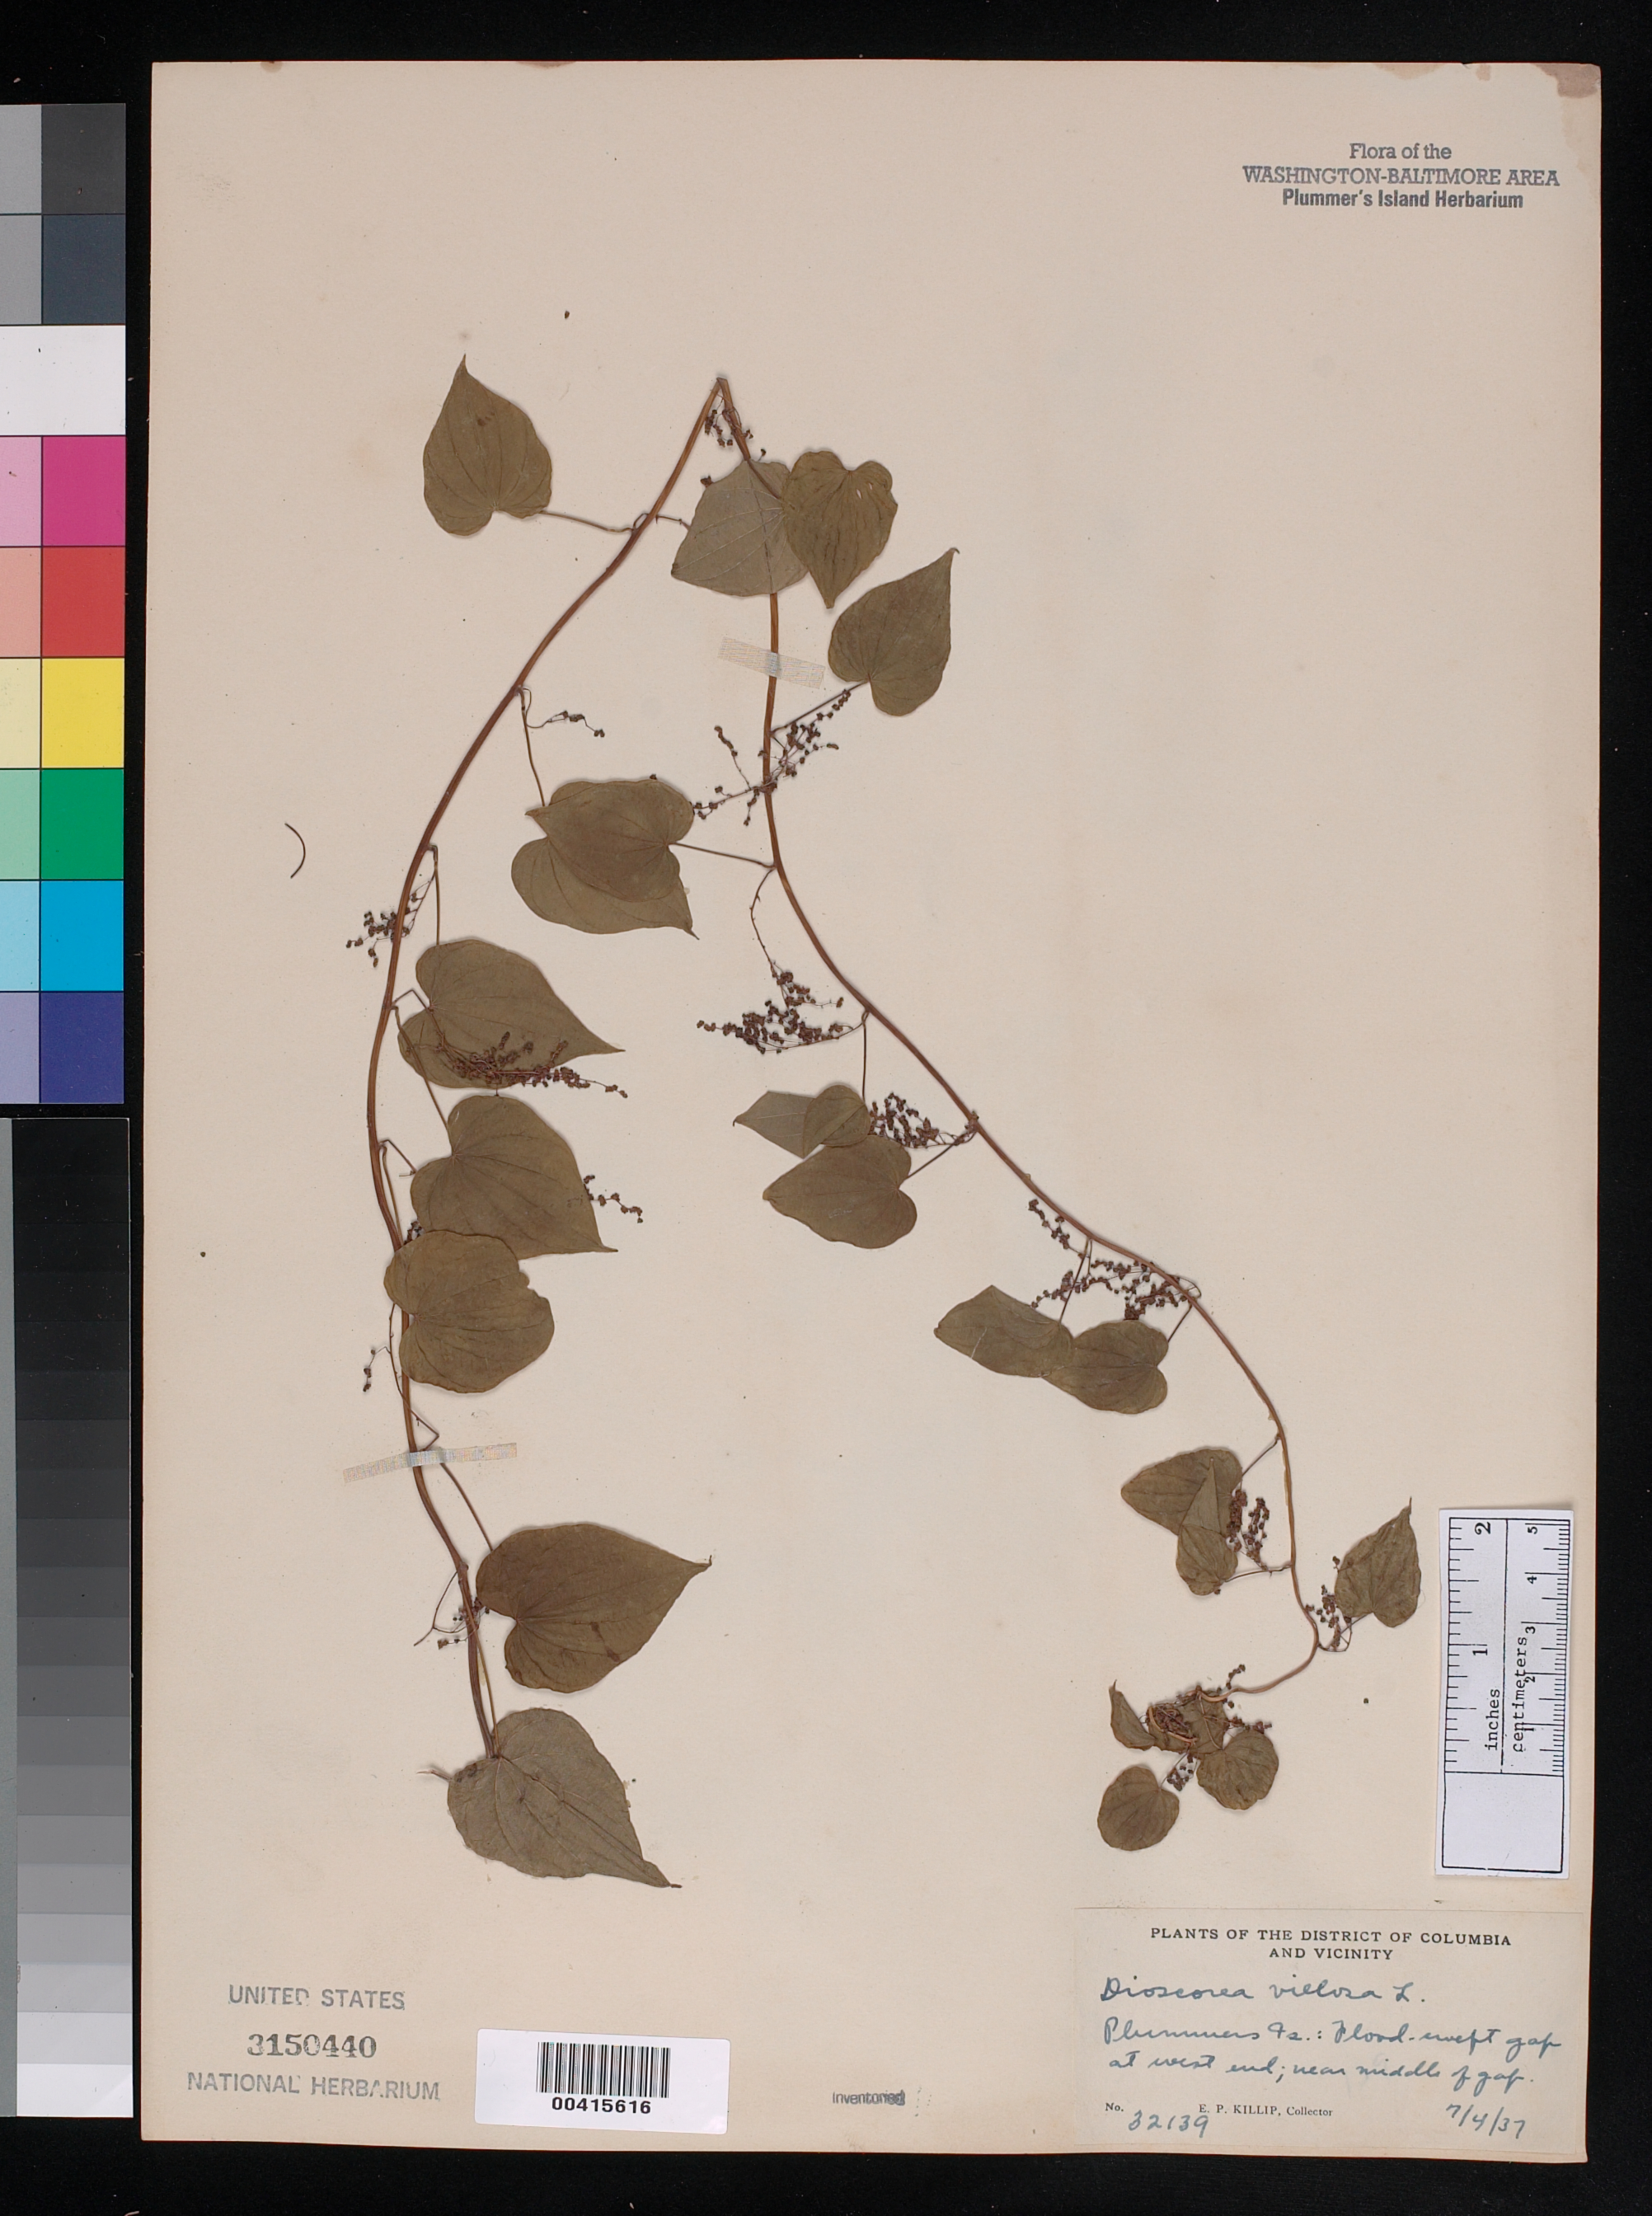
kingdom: Plantae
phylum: Tracheophyta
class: Liliopsida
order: Dioscoreales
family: Dioscoreaceae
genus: Dioscorea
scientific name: Dioscorea villosa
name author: L.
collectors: E. P. Killip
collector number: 32139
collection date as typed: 04 Jul 1937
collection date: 1937-07-04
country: United States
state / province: Maryland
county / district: Montgomery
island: Plummers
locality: Plummer's Island; Flood Sweep Gap at west end, near middle of Gap C. & O. Canal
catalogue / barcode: US 3150440